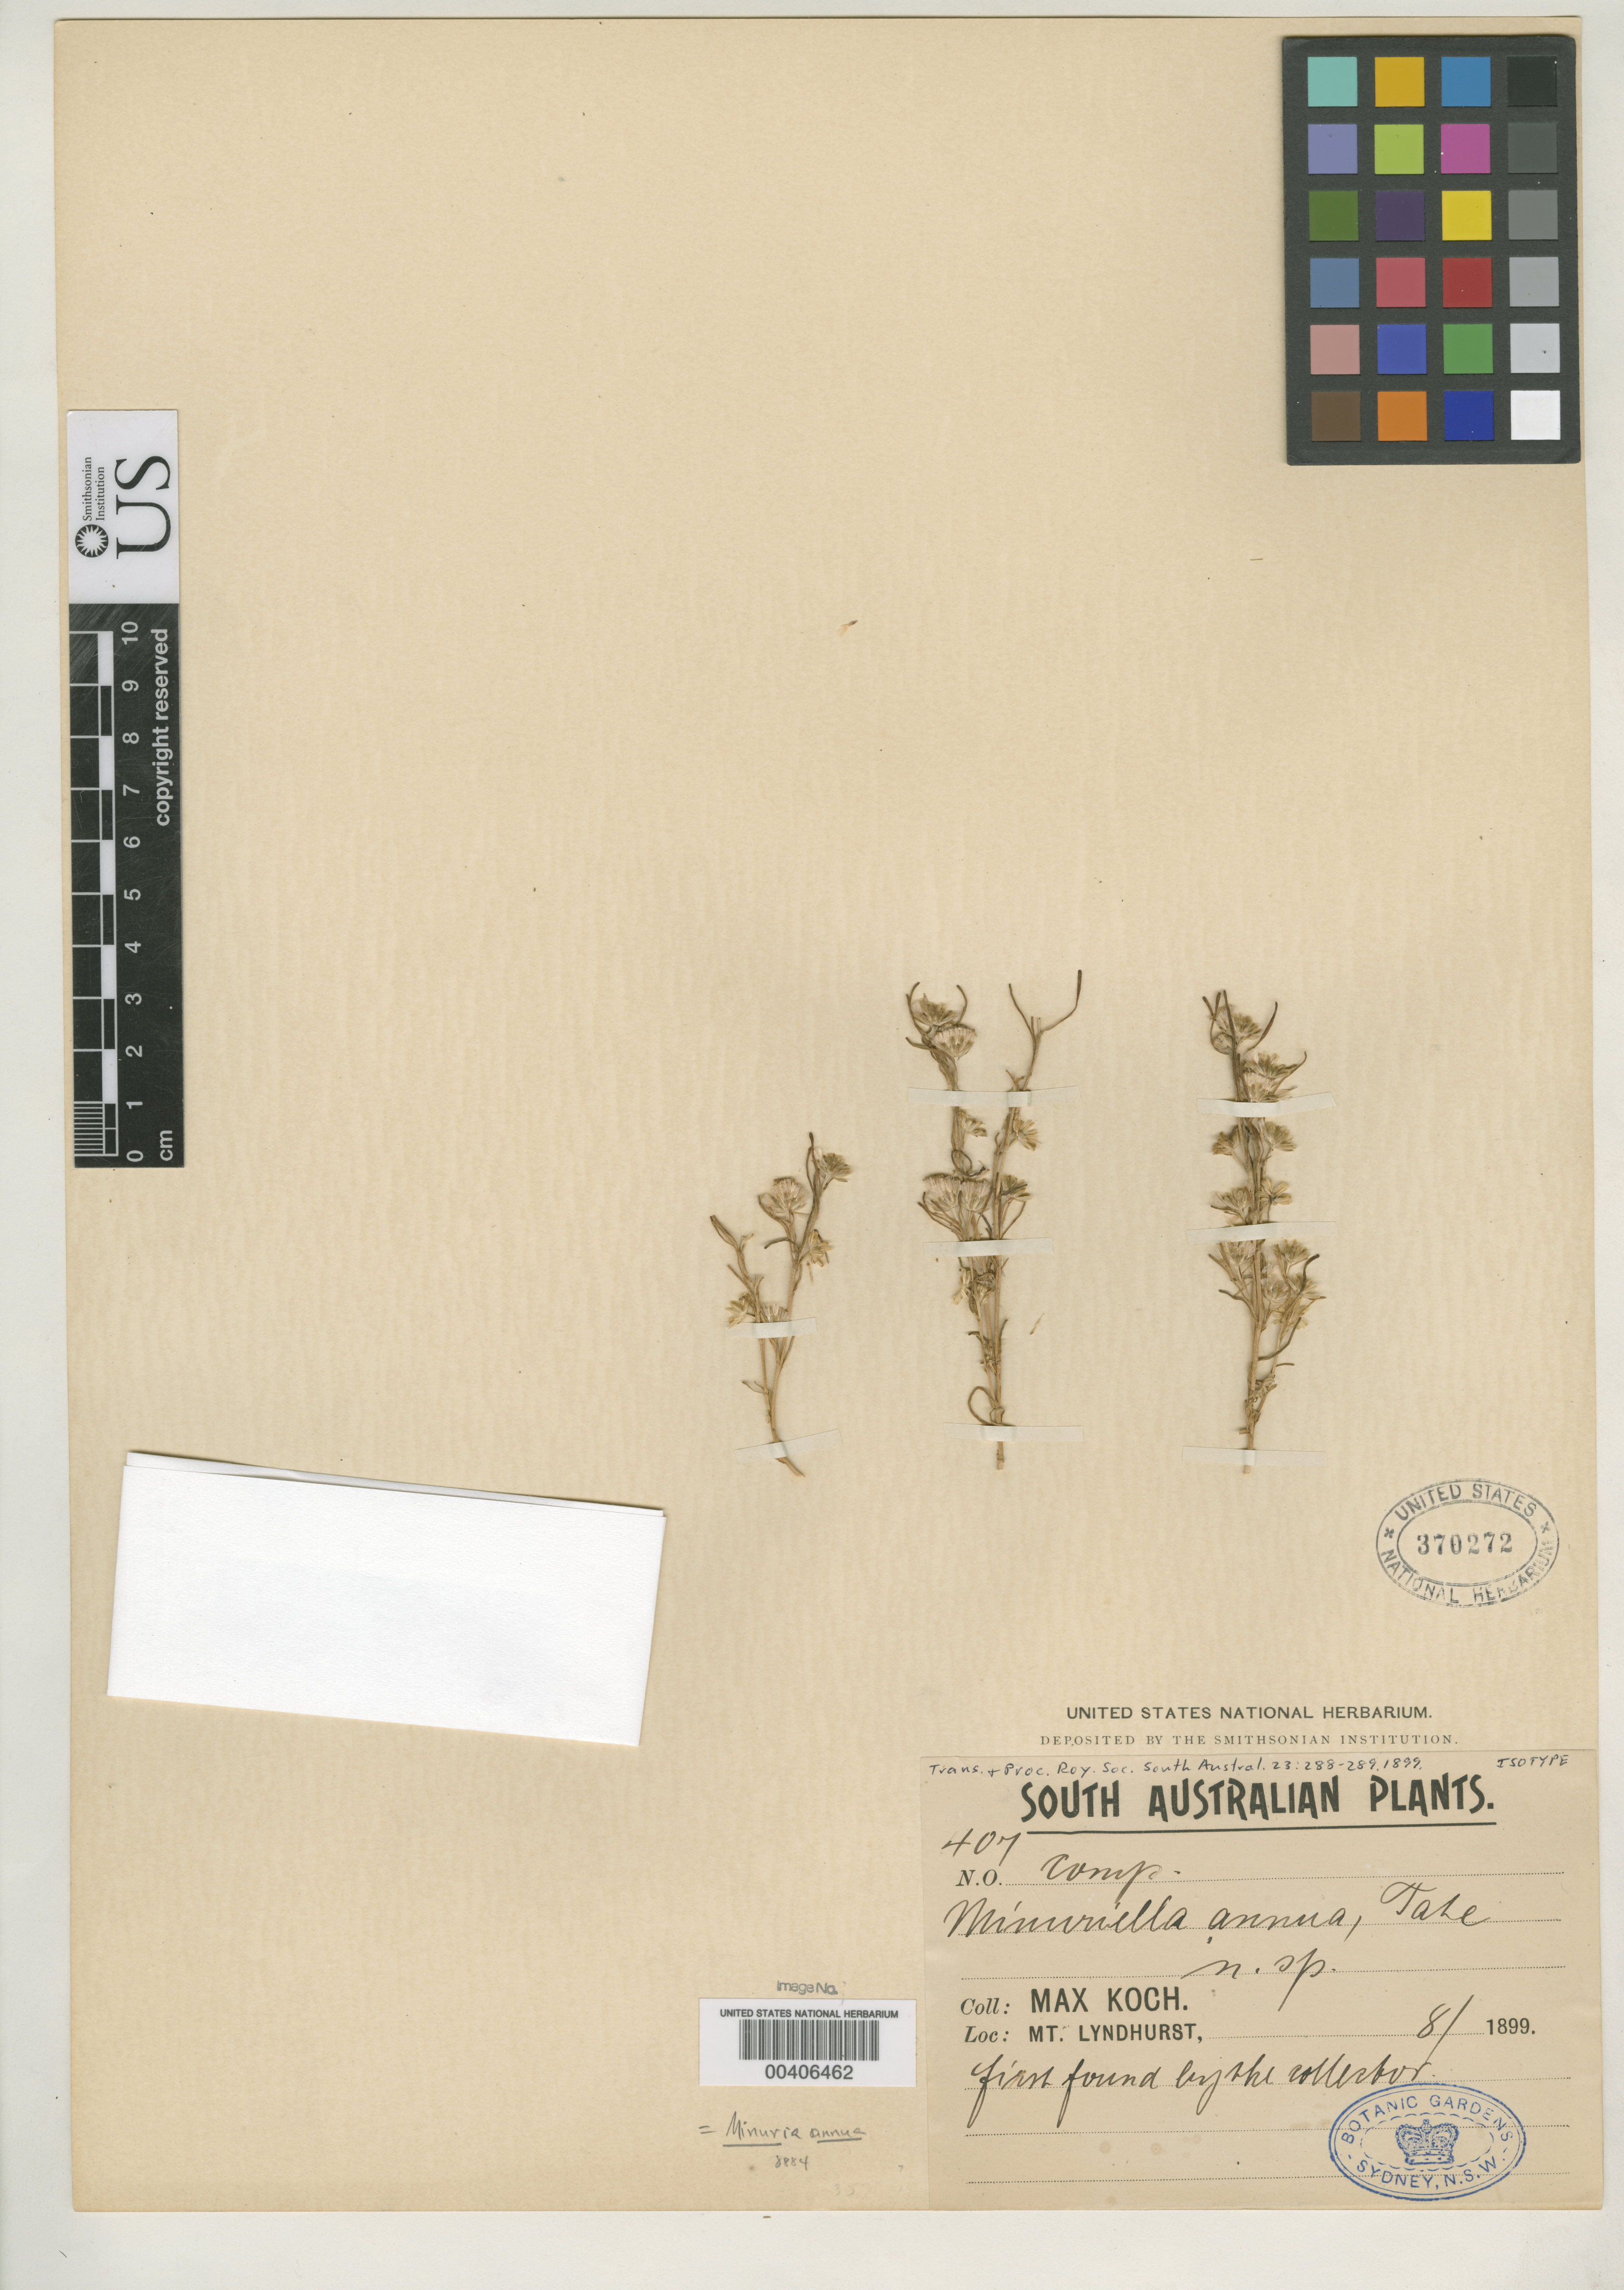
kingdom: Plantae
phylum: Tracheophyta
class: Magnoliopsida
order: Asterales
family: Asteraceae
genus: Minuriella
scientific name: Minuriella annua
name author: Tate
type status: Isotype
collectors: M. Koch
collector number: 407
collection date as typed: Aug 1899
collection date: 1899-08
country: Australia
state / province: South Australia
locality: Mt. Lyndhurst.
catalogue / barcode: US 370272